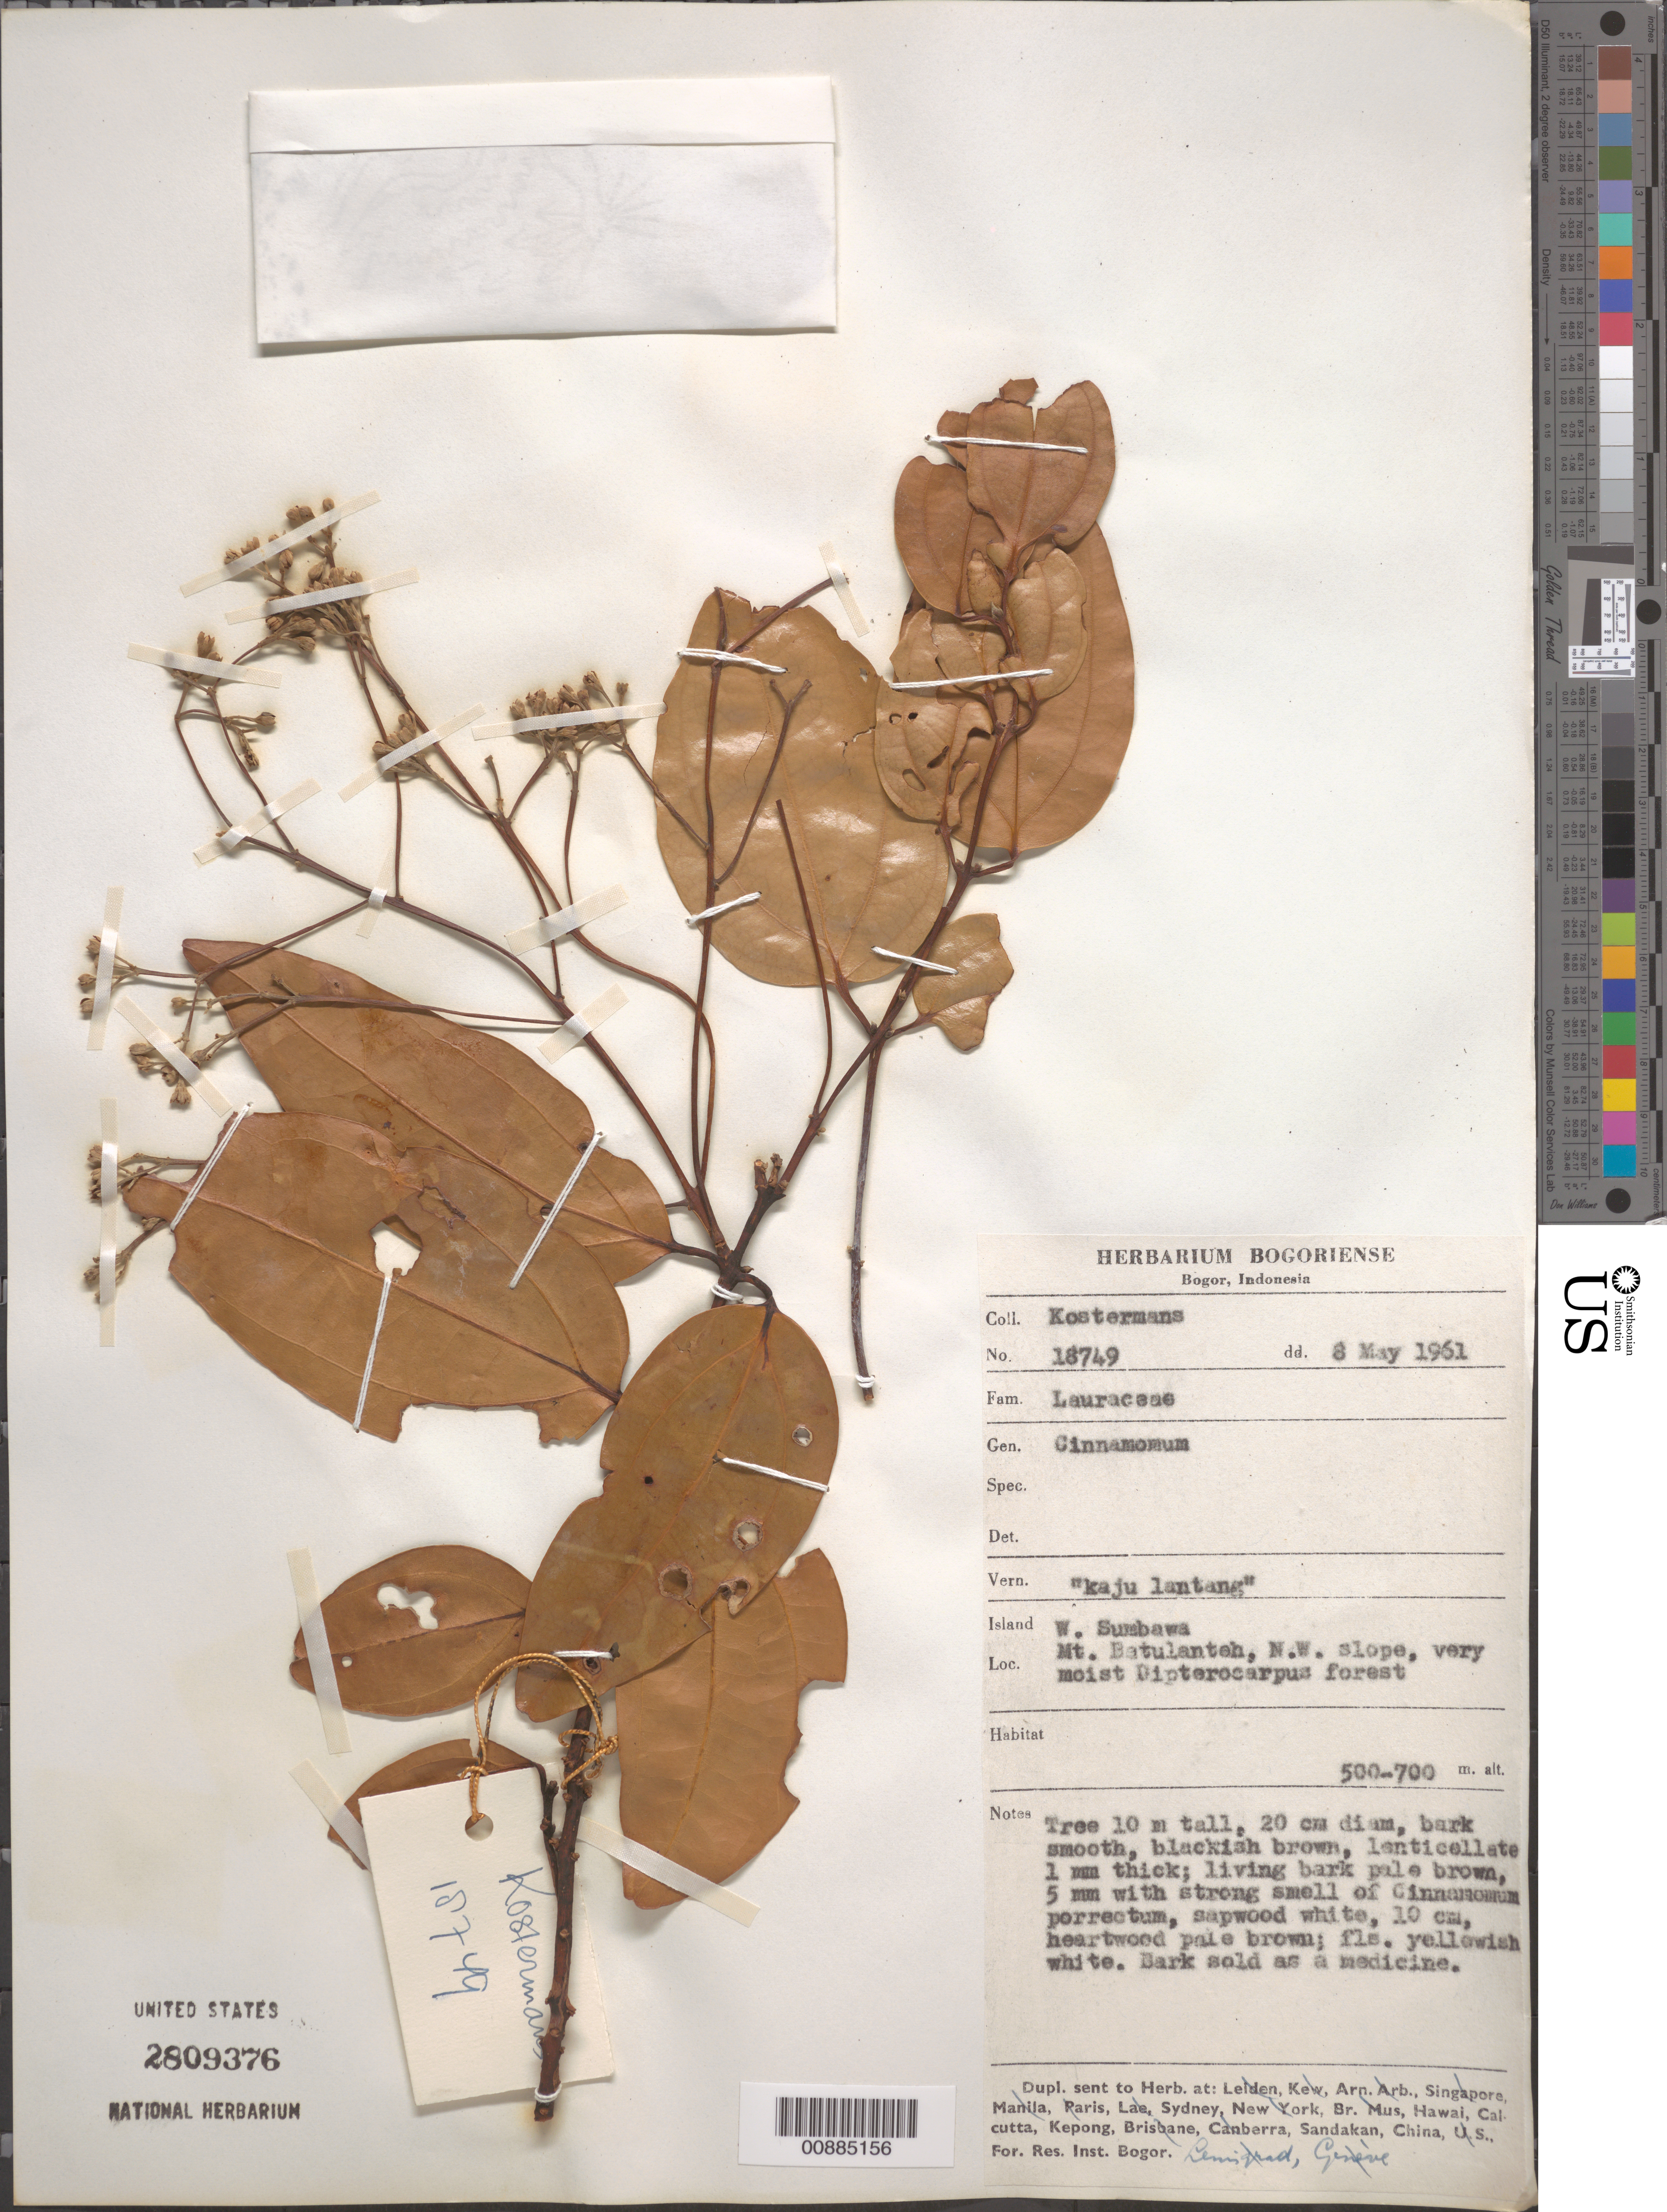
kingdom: Plantae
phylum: Tracheophyta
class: Magnoliopsida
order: Laurales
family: Lauraceae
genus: Cinnamomum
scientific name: Cinnamomum sp.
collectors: A. J. G. Kostermans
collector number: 18749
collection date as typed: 08 May 1961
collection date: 1961-05-08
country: Indonesia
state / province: Nusa Tenggara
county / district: Nusa Tenggara Barat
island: Sumbawa I.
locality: Mt. Batulanteh, N.W. slope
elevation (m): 500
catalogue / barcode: US 2809376